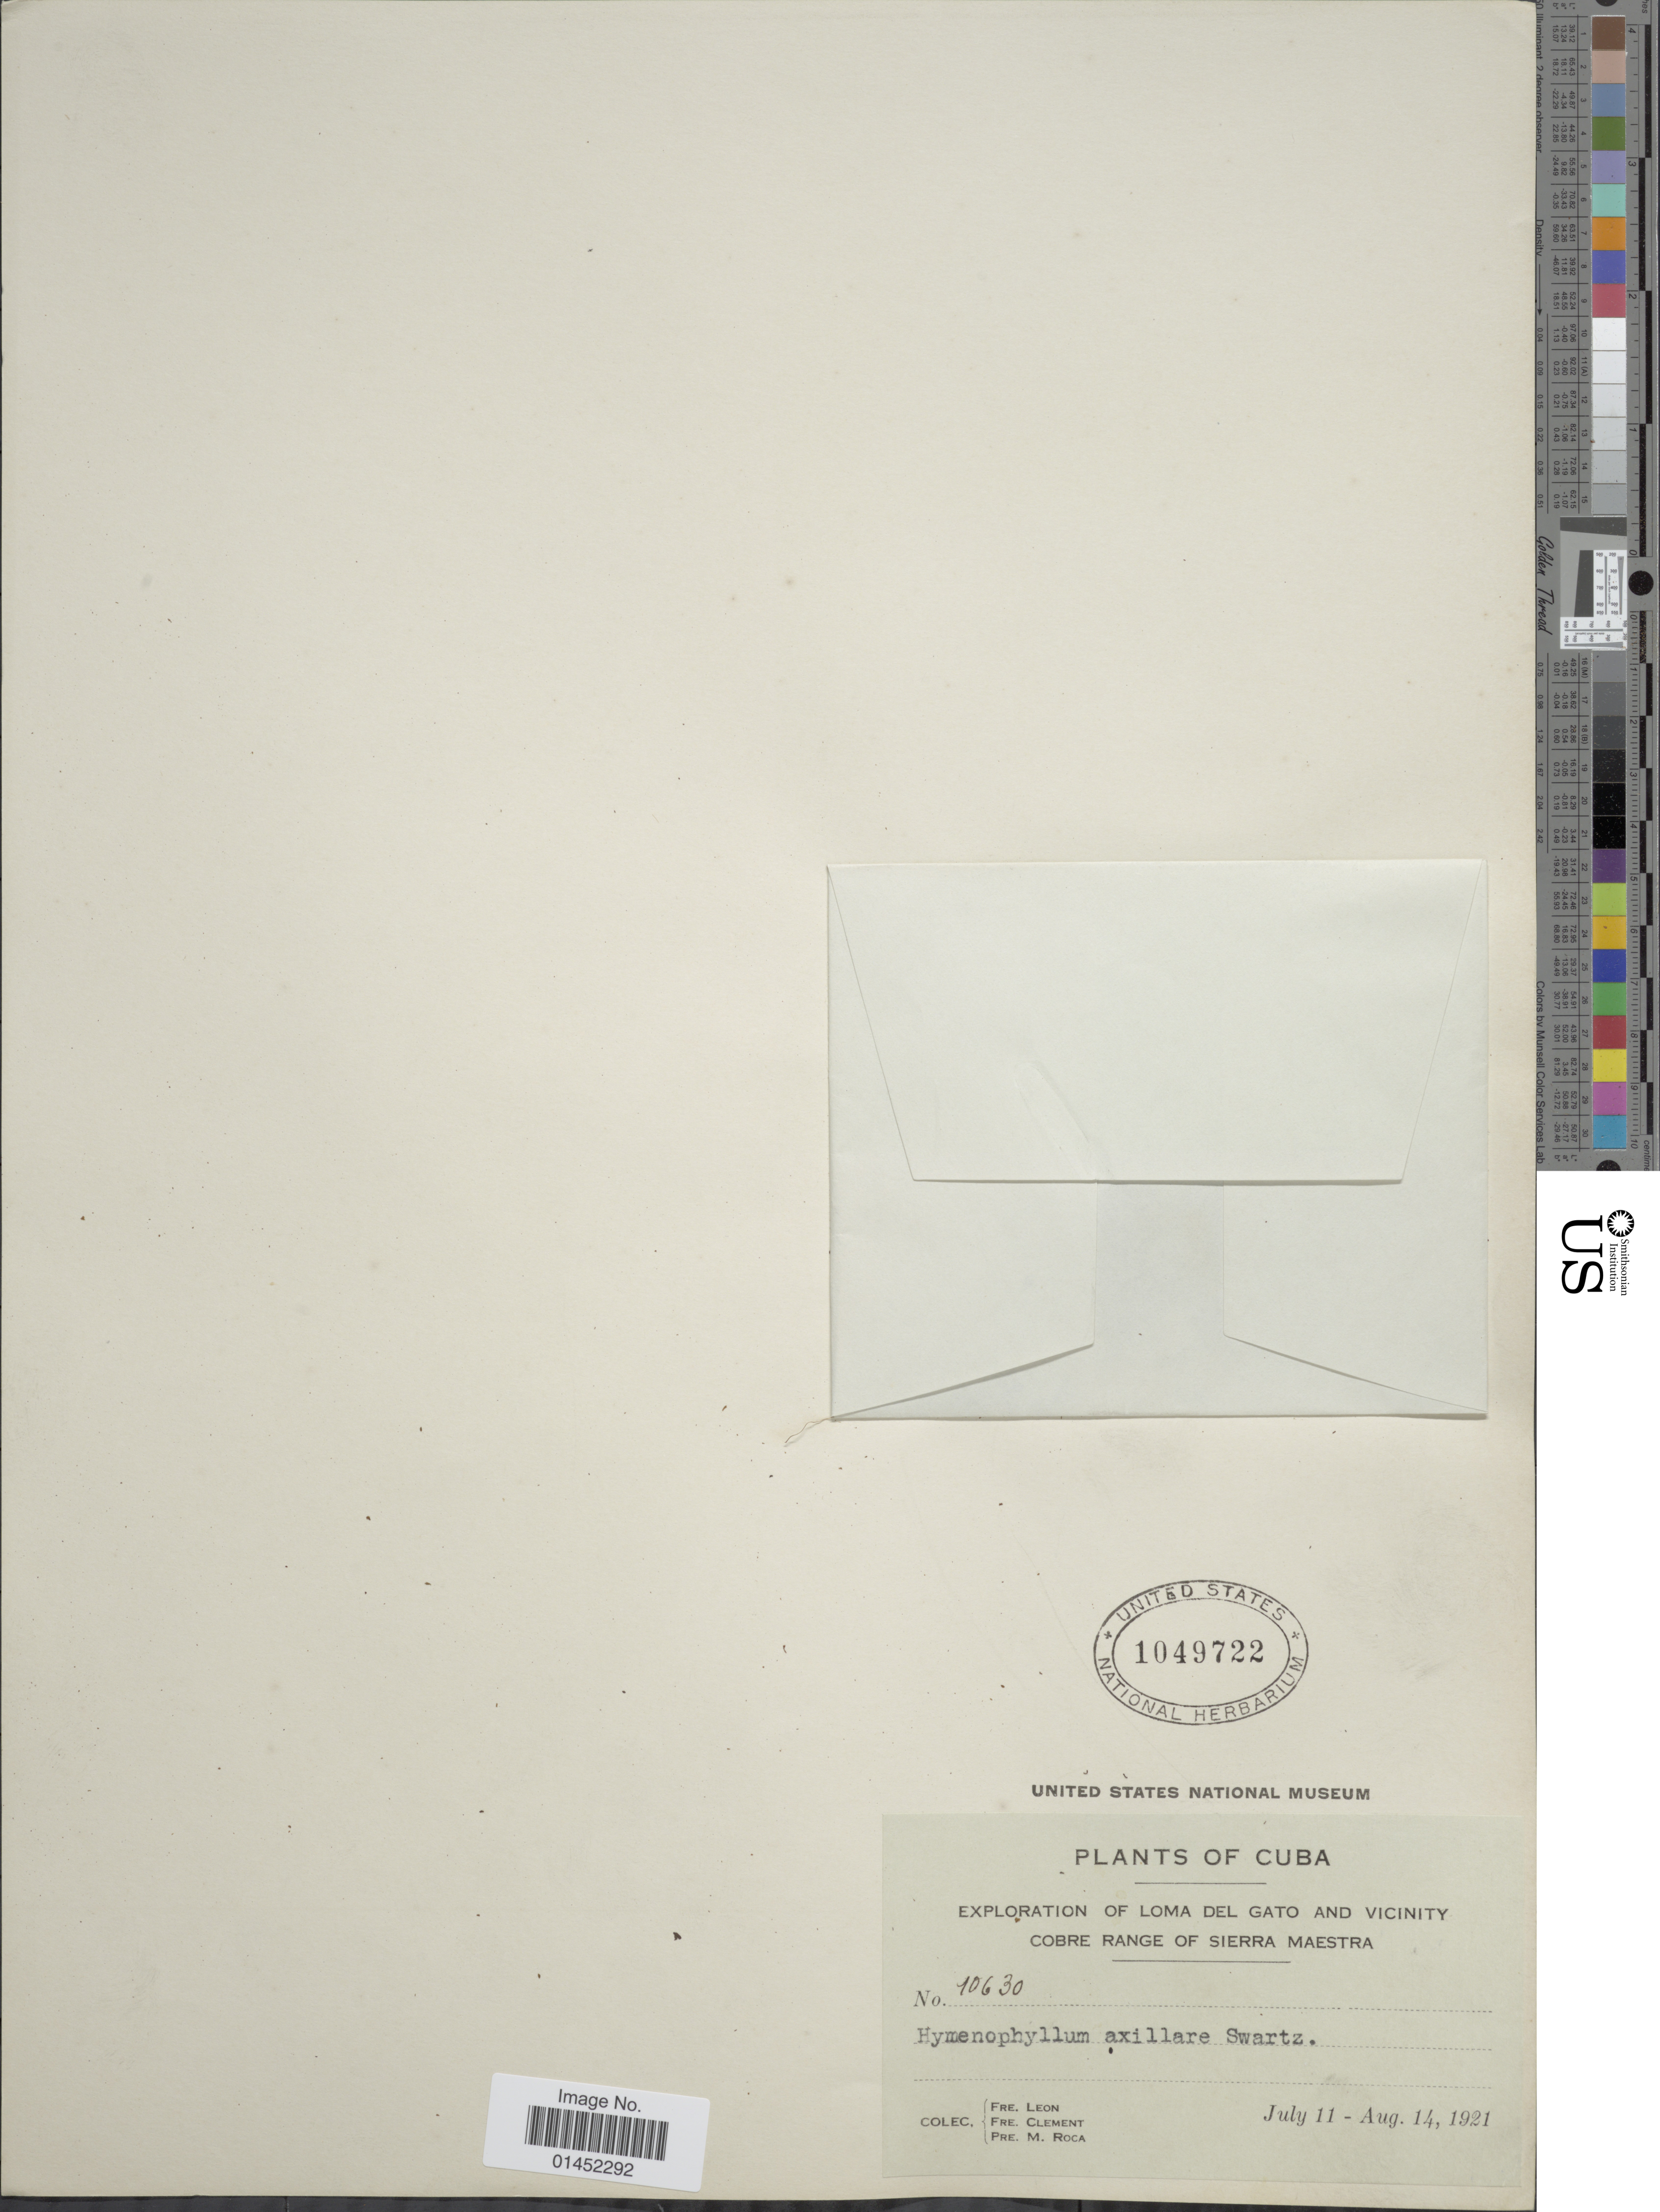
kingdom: Plantae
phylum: Tracheophyta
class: Polypodiopsida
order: Hymenophyllales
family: Hymenophyllaceae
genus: Hymenophyllum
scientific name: Hymenophyllum axillare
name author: Sw.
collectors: Bro. León, B. Clement & P. Roca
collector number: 10630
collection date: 1921-07-11/1921-08-14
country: Cuba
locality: Loma del Gato and Vicinity Cobre Range of Sierra Maestra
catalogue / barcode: US 1049722